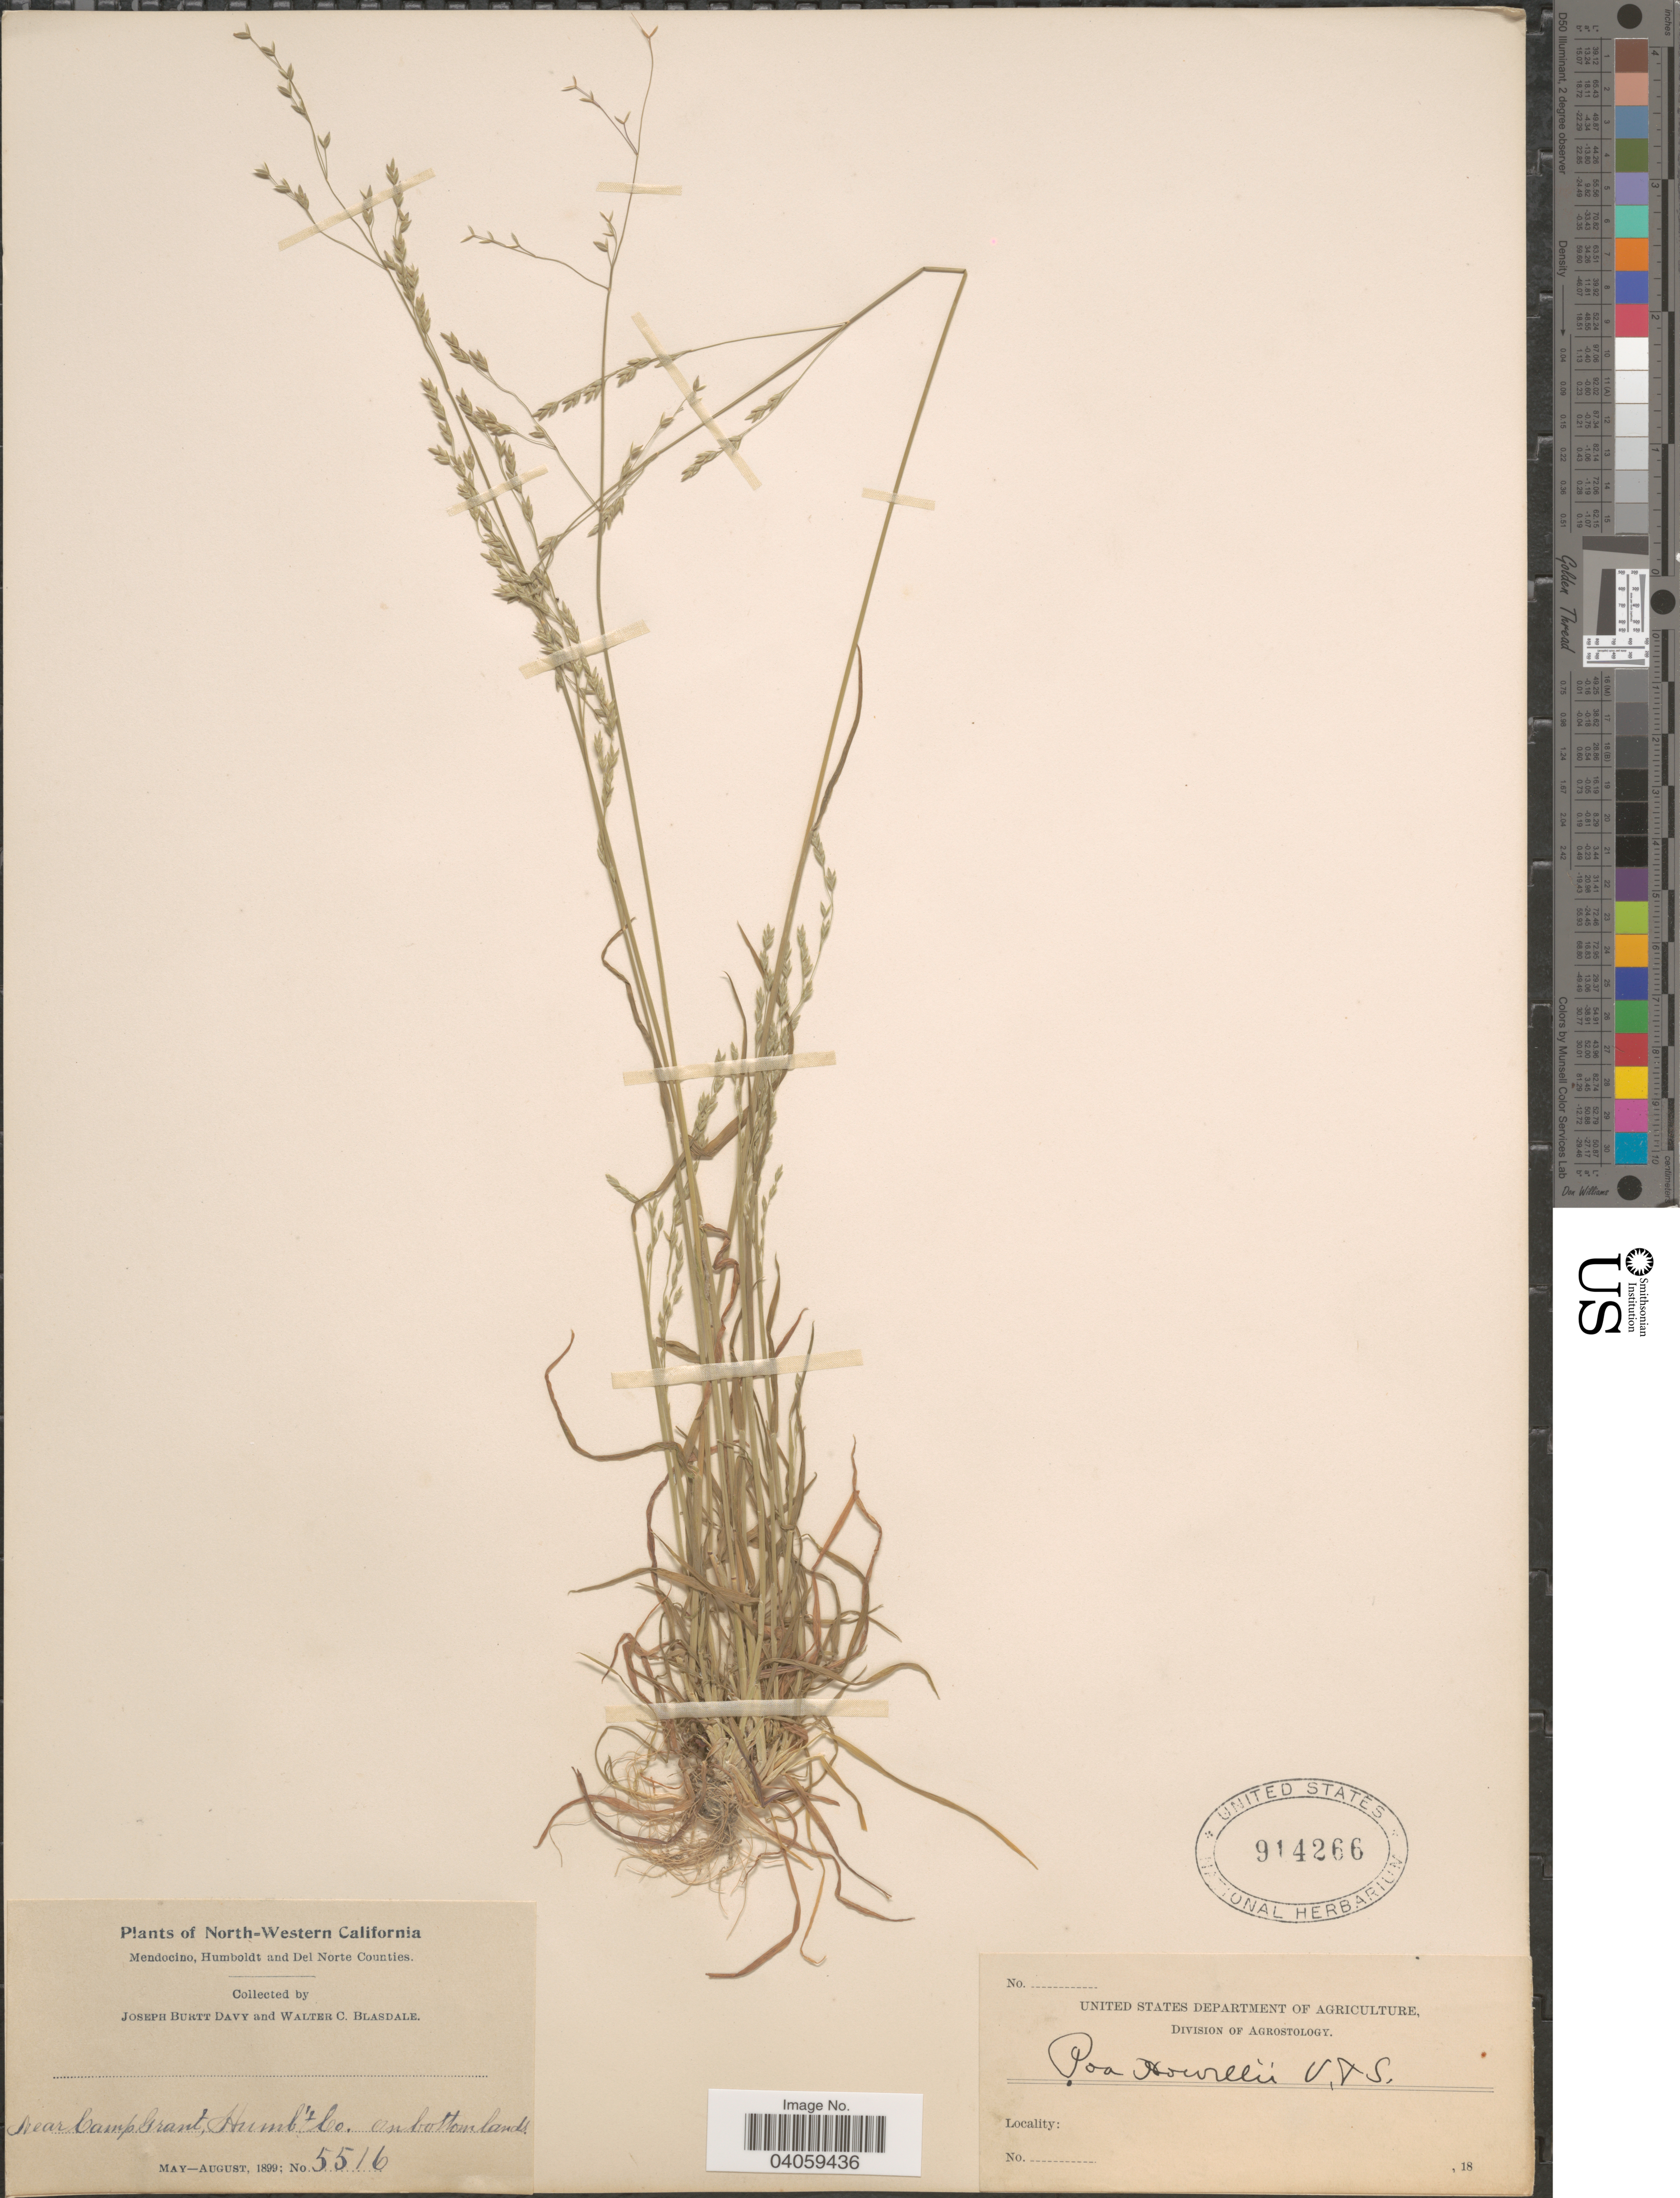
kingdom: Plantae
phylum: Tracheophyta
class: Liliopsida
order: Poales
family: Poaceae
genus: Poa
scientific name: Poa howellii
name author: Vasey & Scribn.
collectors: J. Burtt Davy & W. Blasdale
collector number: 5516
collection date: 1899-05/1899-08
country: United States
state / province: California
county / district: Humboldt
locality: North-Western California. Near Camp Grant, Humboldt Co.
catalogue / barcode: US 914266